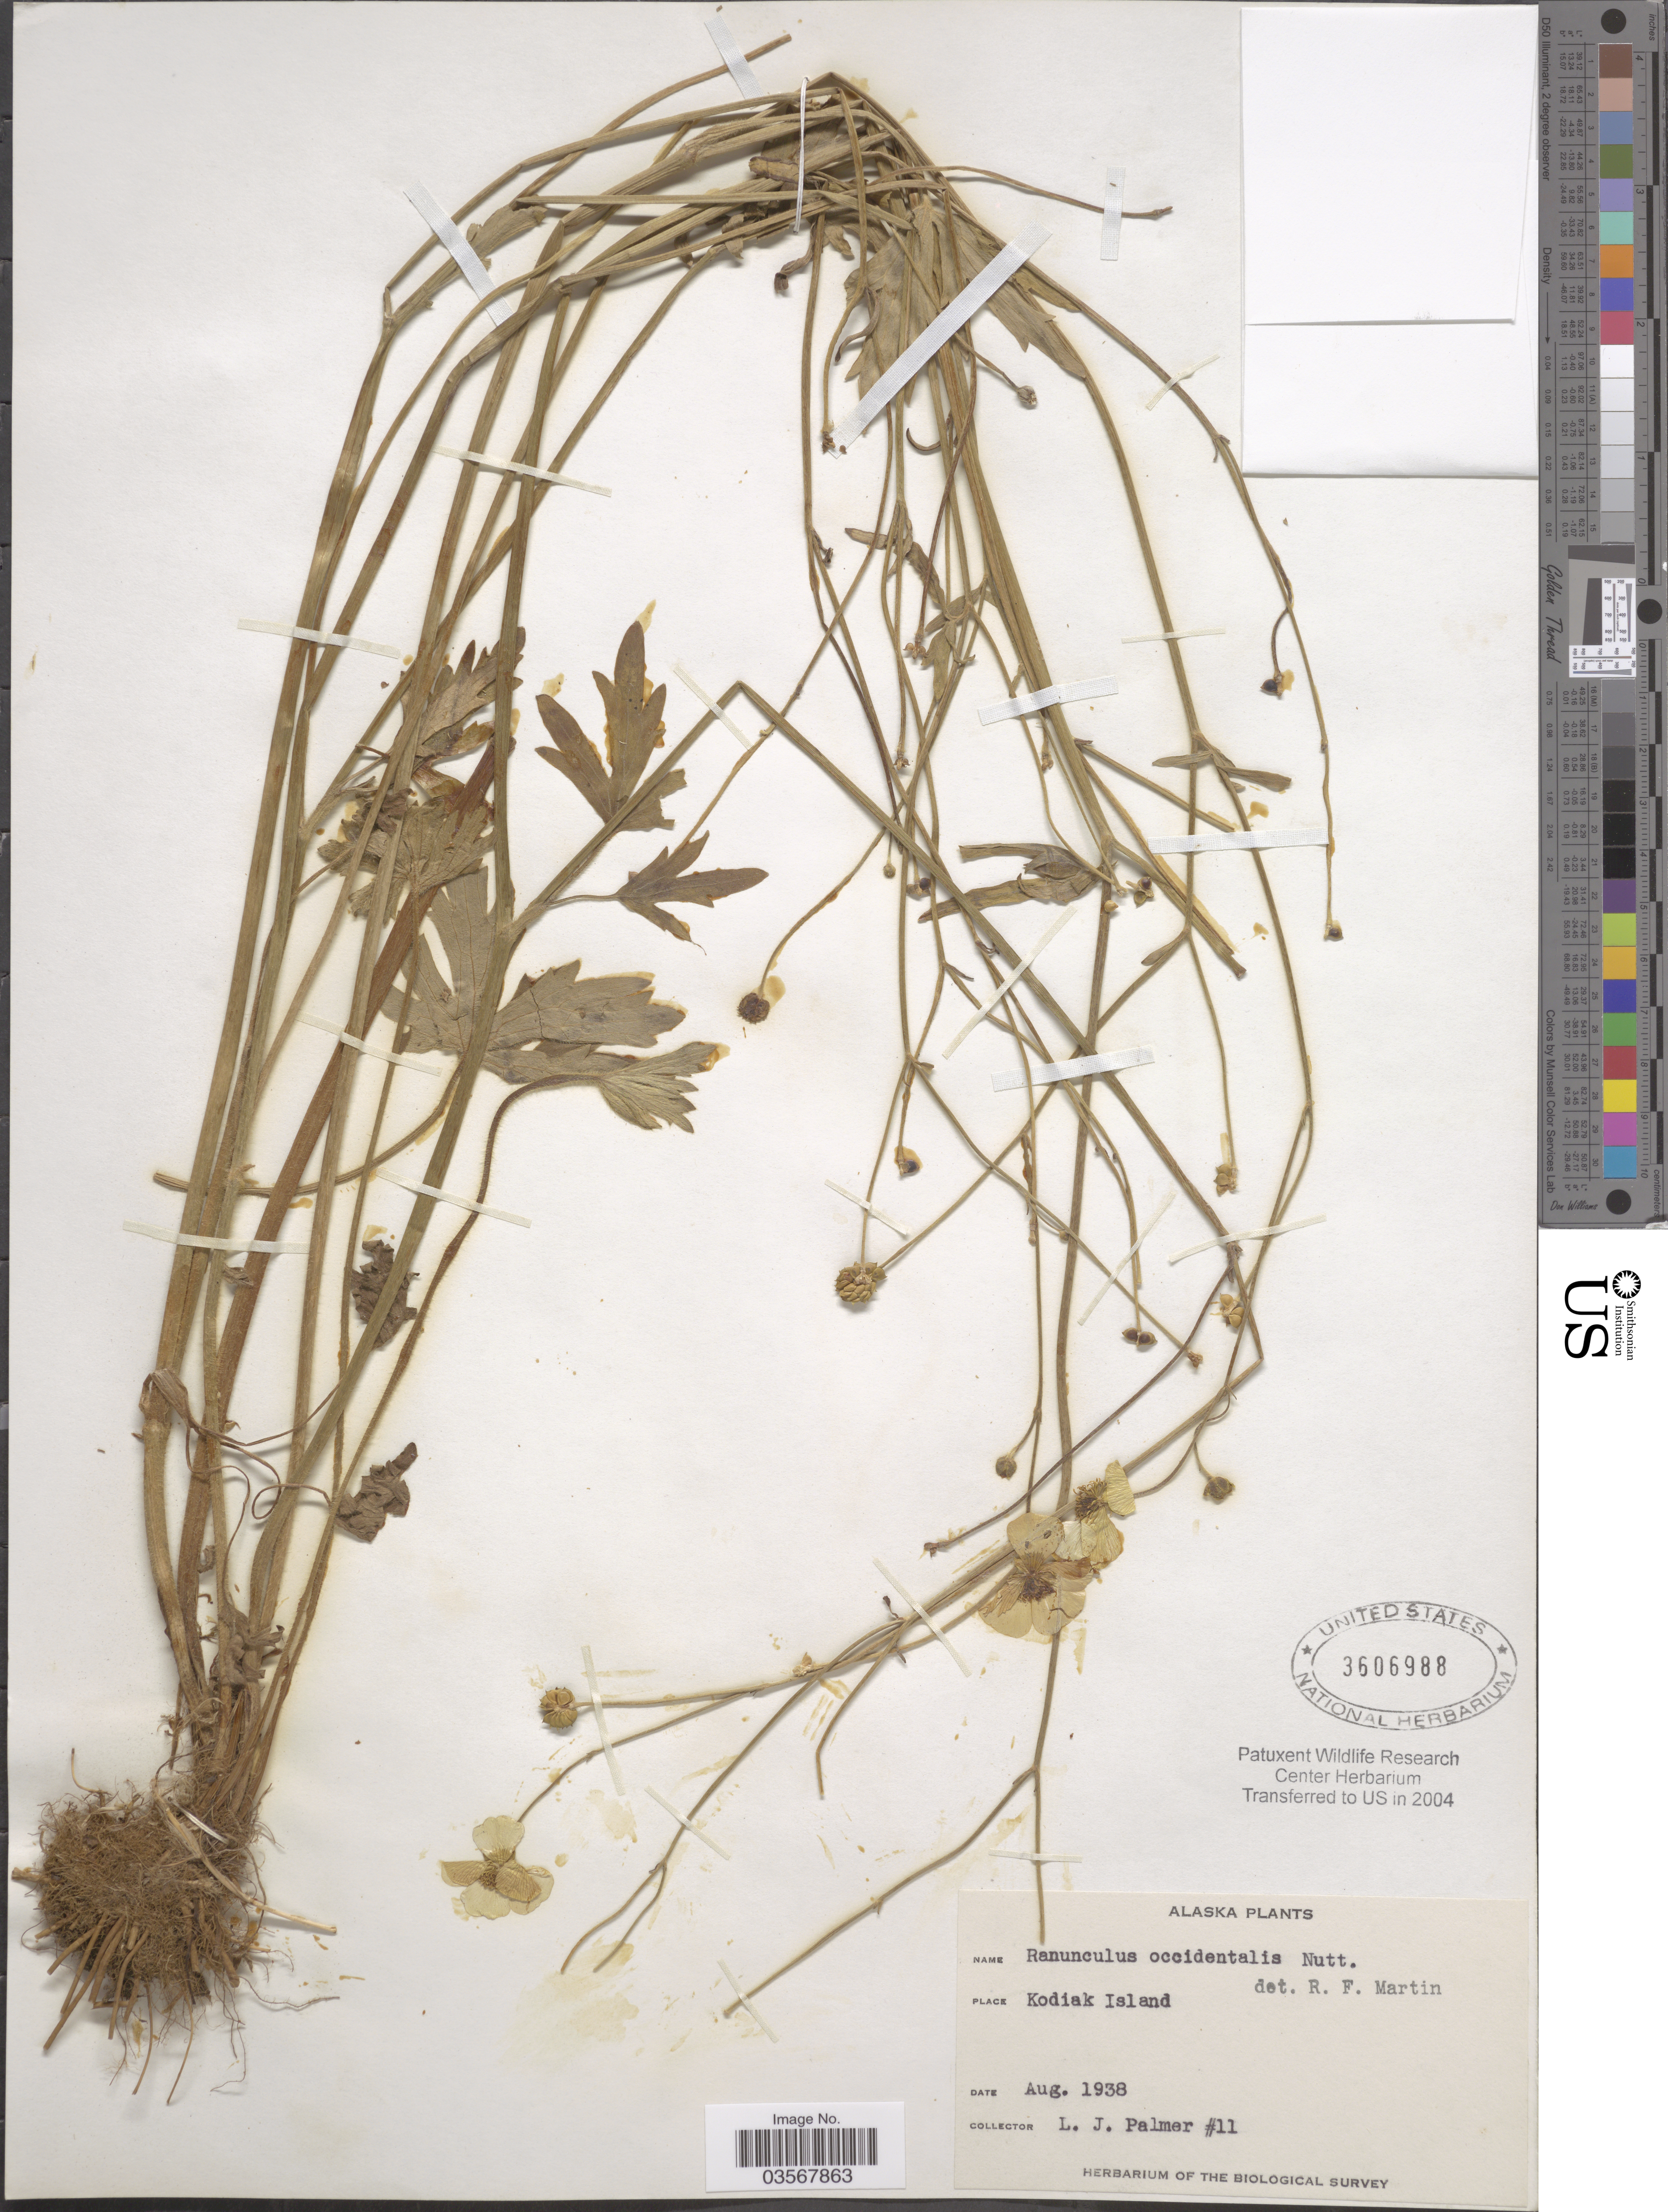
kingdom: Plantae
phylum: Tracheophyta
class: Magnoliopsida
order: Ranunculales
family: Ranunculaceae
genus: Ranunculus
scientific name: Ranunculus occidentalis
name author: Nutt.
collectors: L. J. Palmer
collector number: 11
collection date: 1938-08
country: United States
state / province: Alaska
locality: Kodiak Island.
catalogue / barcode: US 3606988